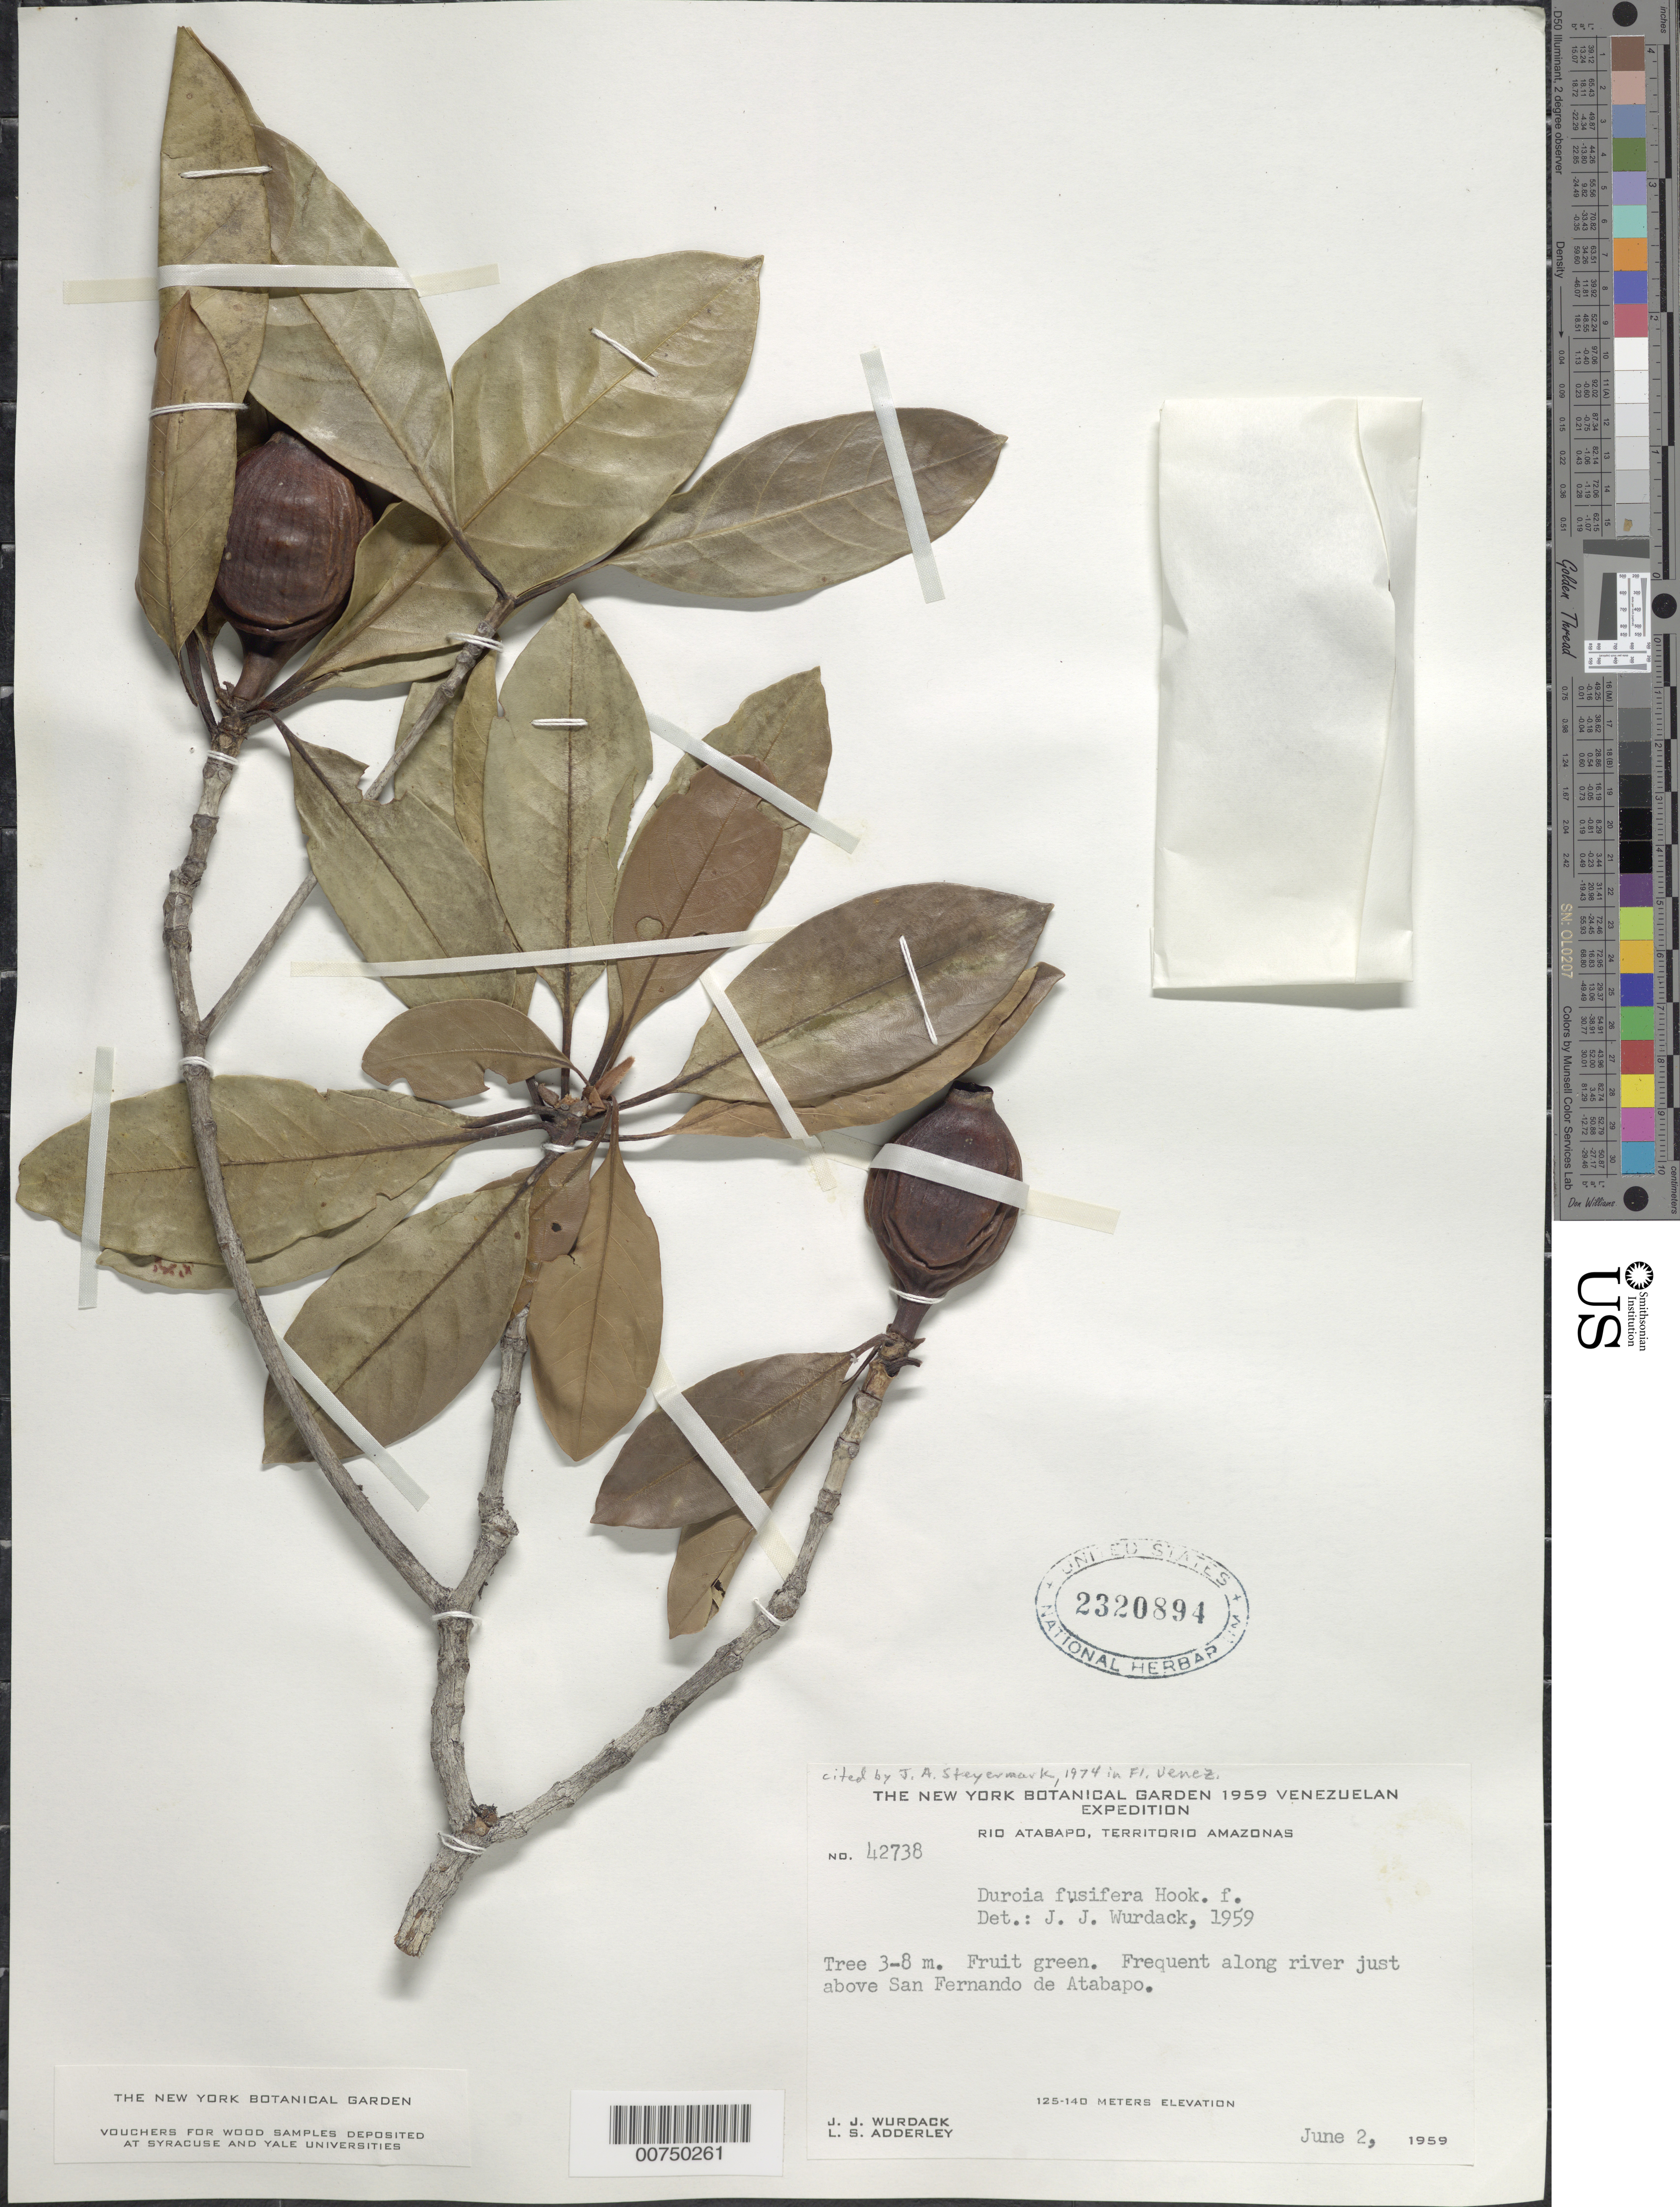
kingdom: Plantae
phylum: Tracheophyta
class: Magnoliopsida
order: Gentianales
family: Rubiaceae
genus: Duroia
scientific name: Duroia fusifera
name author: Spruce ex K. Schum.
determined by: Wurdack, John J., (US), US (UNITED STATES)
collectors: J. J. Wurdack & L. S. Adderley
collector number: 42738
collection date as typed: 2-Jun-59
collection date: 1959-06-02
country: Venezuela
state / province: Amazonas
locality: Río Atabapo, just above San Fernando de Atabapo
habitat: Along river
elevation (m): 125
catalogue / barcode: US 2320894